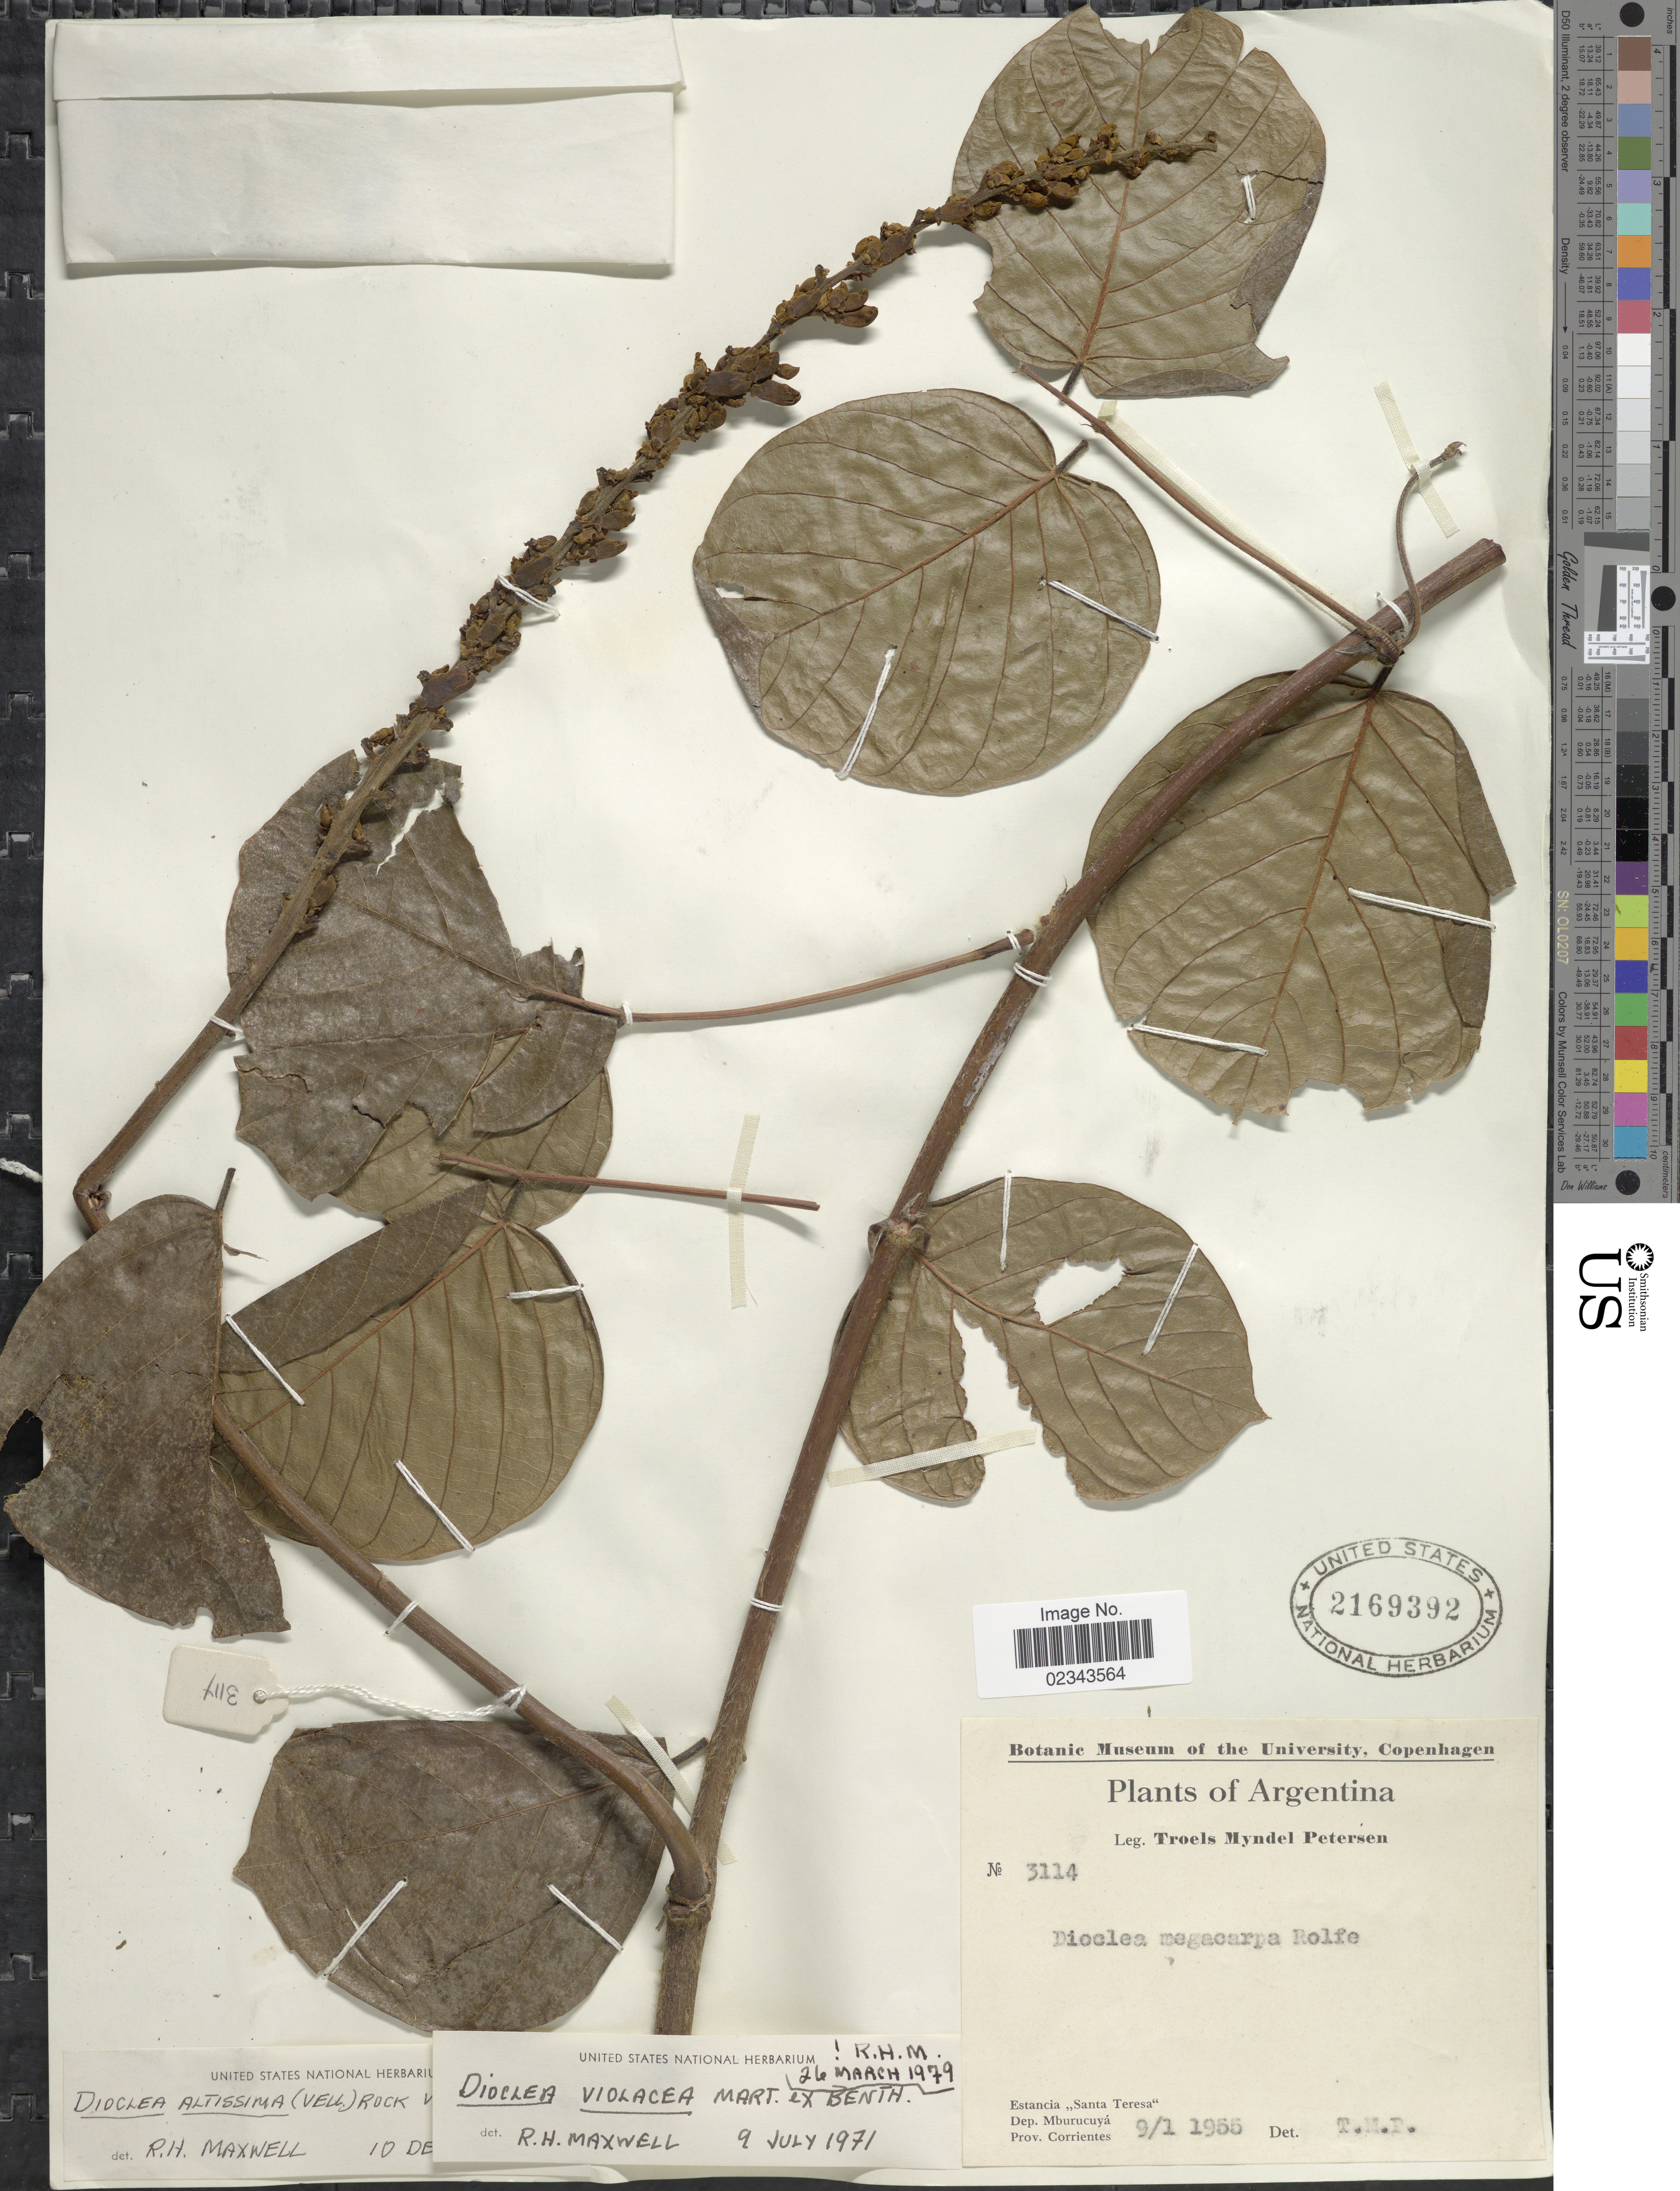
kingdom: Plantae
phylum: Tracheophyta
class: Magnoliopsida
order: Fabales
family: Fabaceae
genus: Macropsychanthus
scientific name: Macropsychanthus violaceus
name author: (Mart. ex Benth.) L.P. Queiroz & Snak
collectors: T. M. Petersen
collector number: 3114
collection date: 1955-01-09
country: Argentina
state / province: Corrientes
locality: Estancai "Santa Teresa", Dep. Mburucuya.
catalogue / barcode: US 2169392